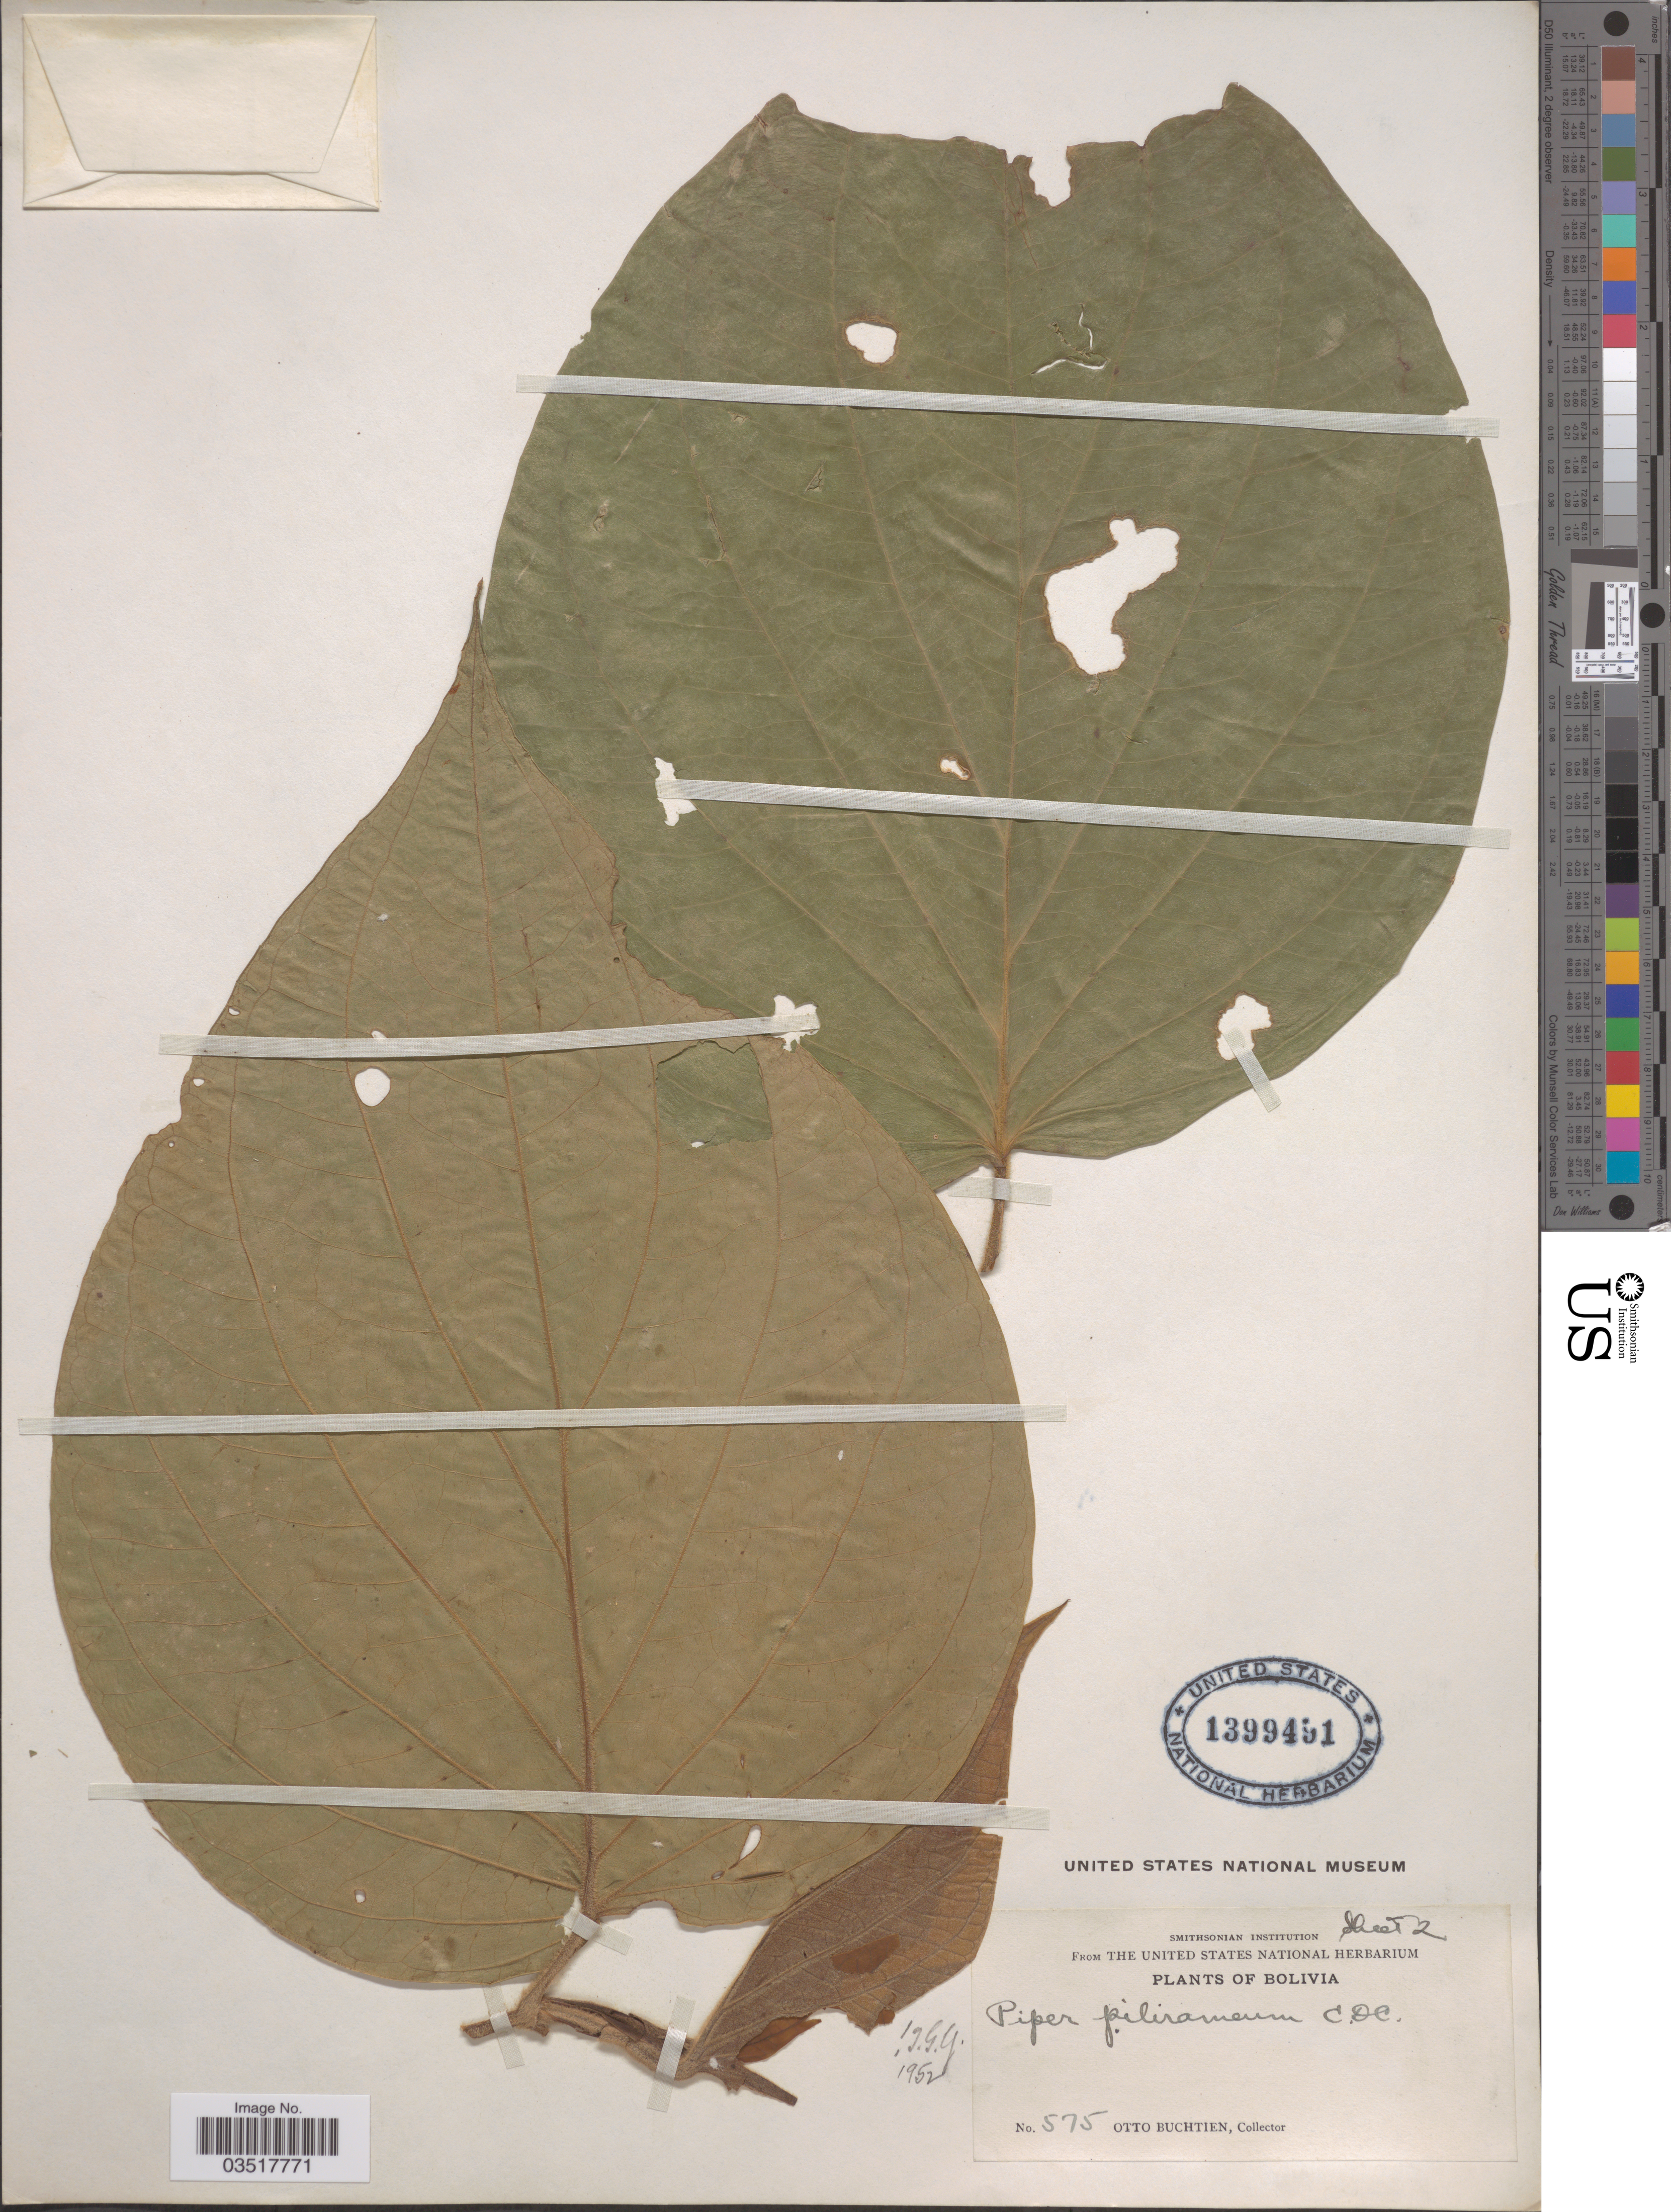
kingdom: Plantae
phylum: Tracheophyta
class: Magnoliopsida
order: Piperales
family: Piperaceae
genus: Piper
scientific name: Piper pilirameum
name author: C. DC.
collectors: O. Buchtien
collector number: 575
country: Bolivia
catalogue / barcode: US 1399491